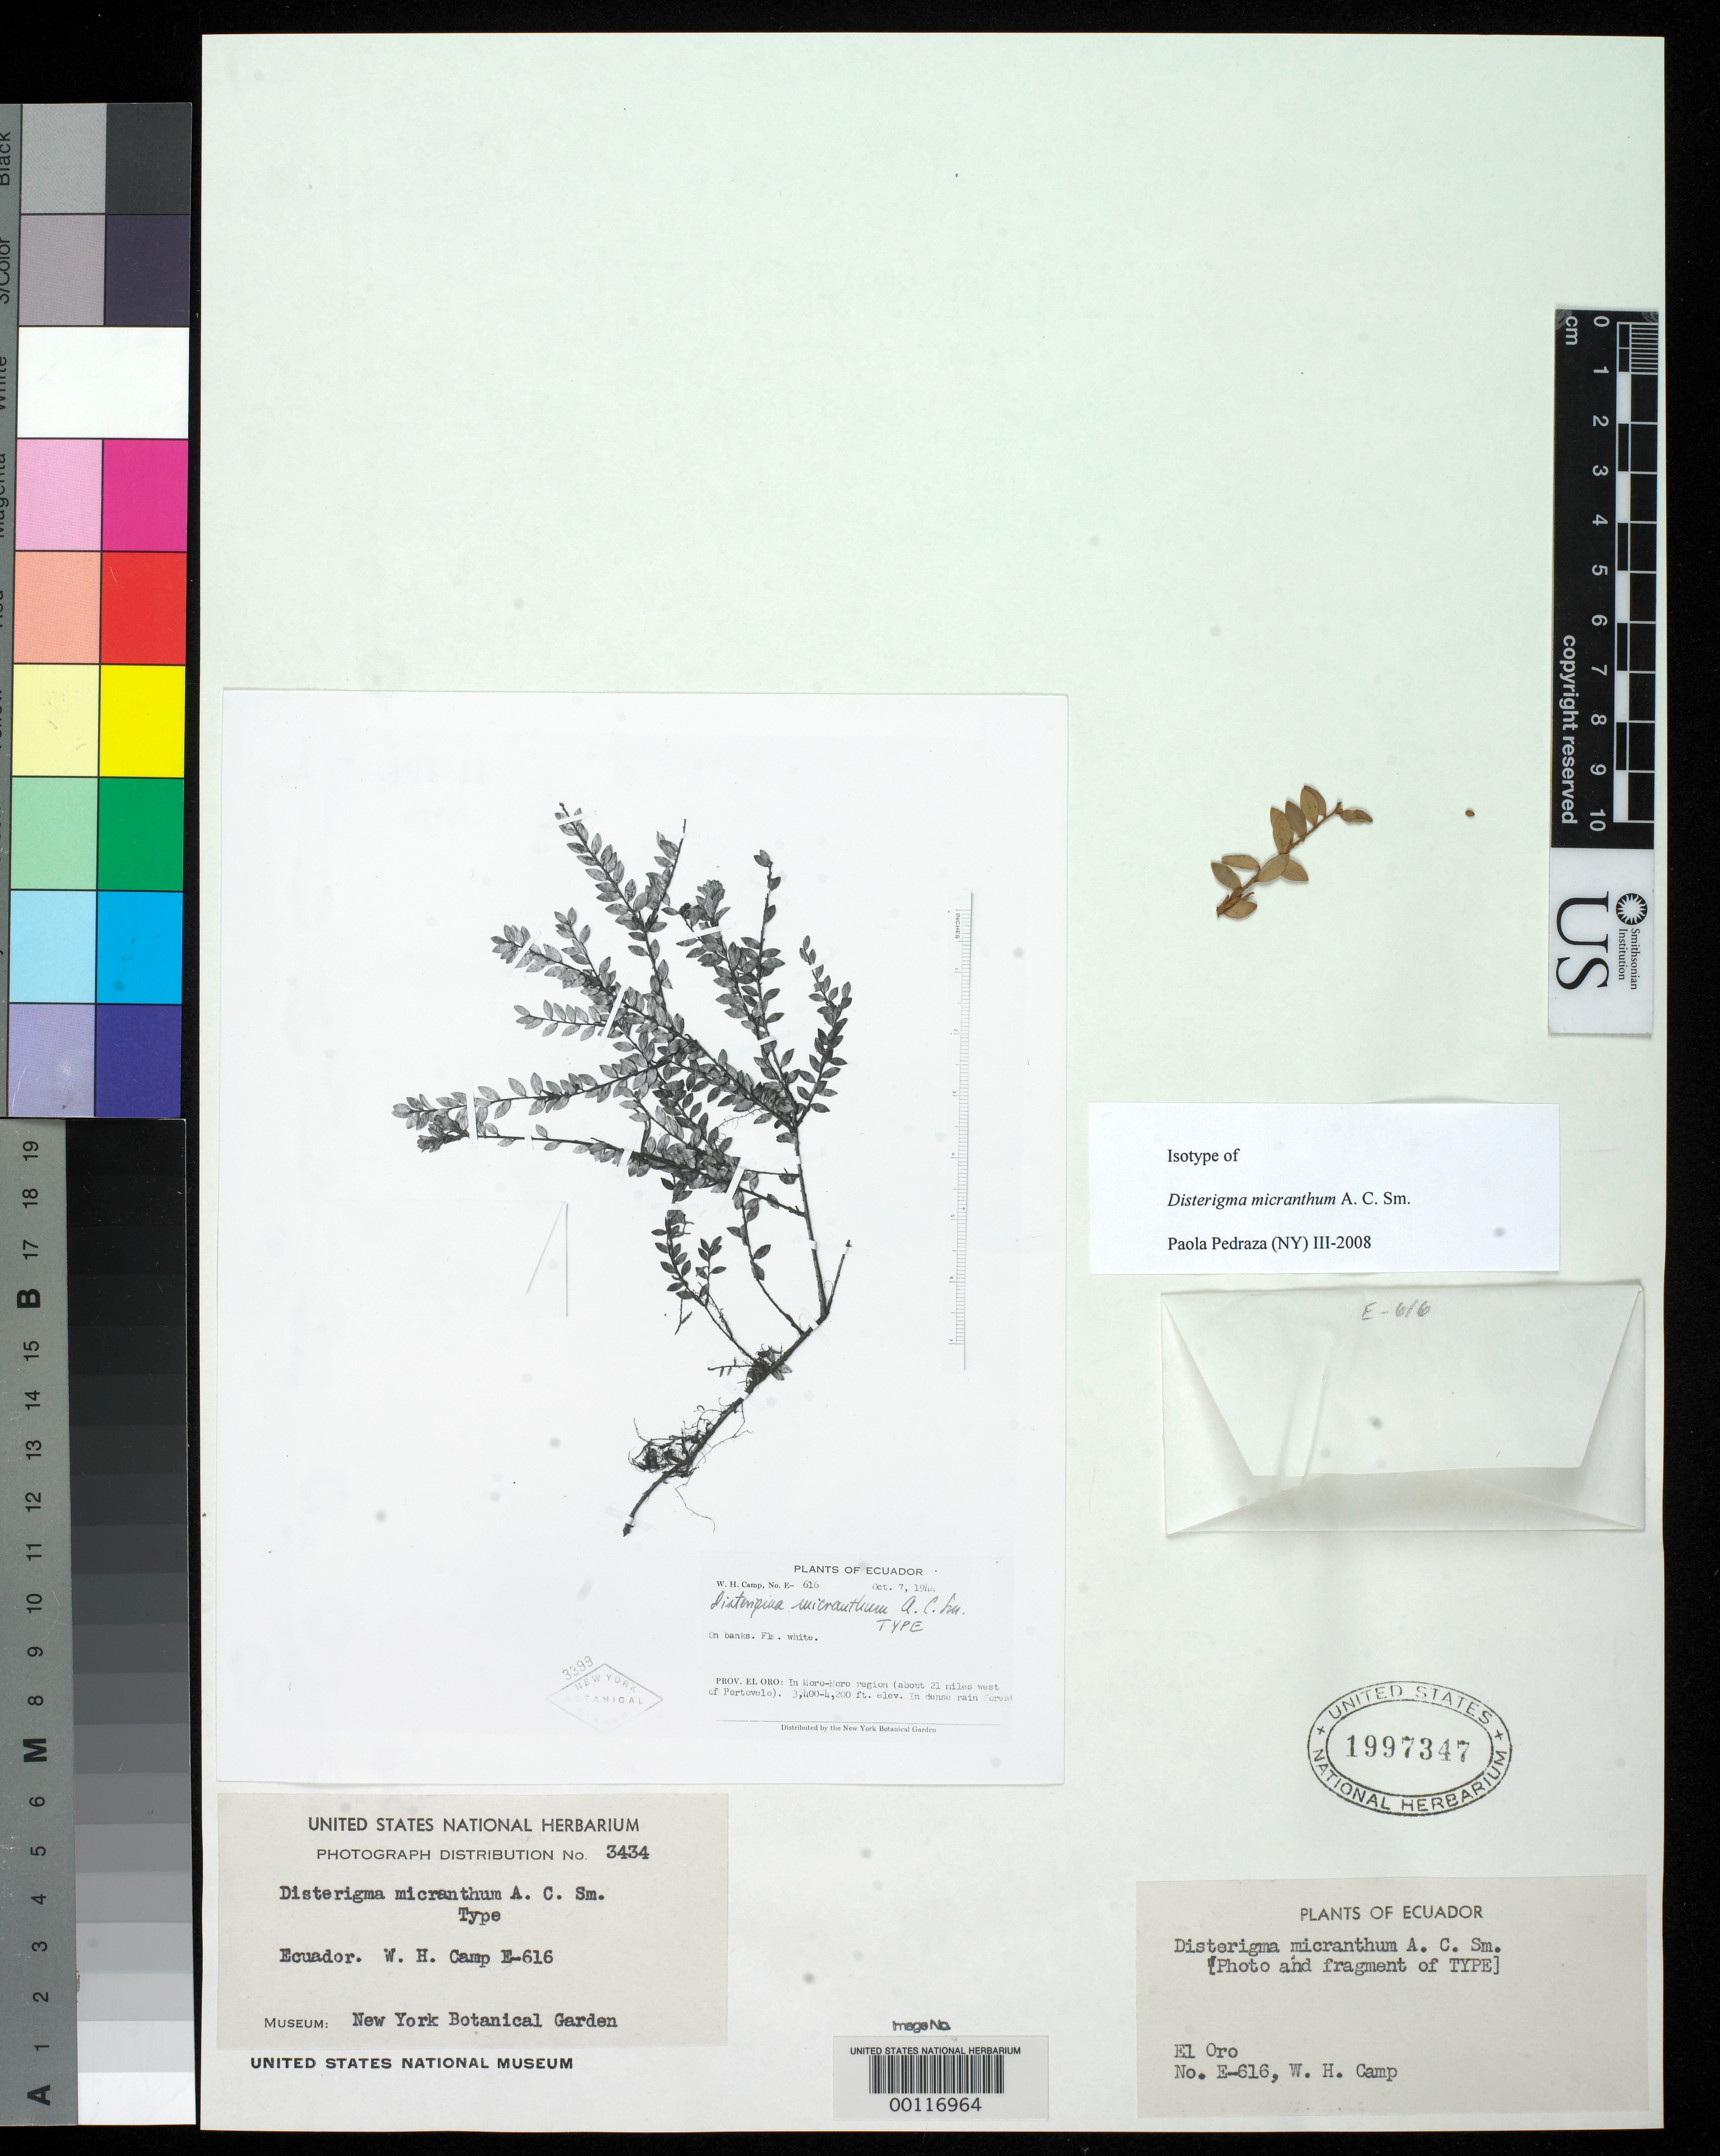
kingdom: Plantae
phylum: Tracheophyta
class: Magnoliopsida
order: Ericales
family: Ericaceae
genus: Disterigma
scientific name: Disterigma micranthum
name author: A.C. Sm.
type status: Isotype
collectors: W. H. Camp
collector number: E-616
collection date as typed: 07 Oct 1944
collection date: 1944-10-07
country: Ecuador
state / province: El Oro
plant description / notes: Mounted with photograph and fragment of type specimen.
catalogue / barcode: US 1997347